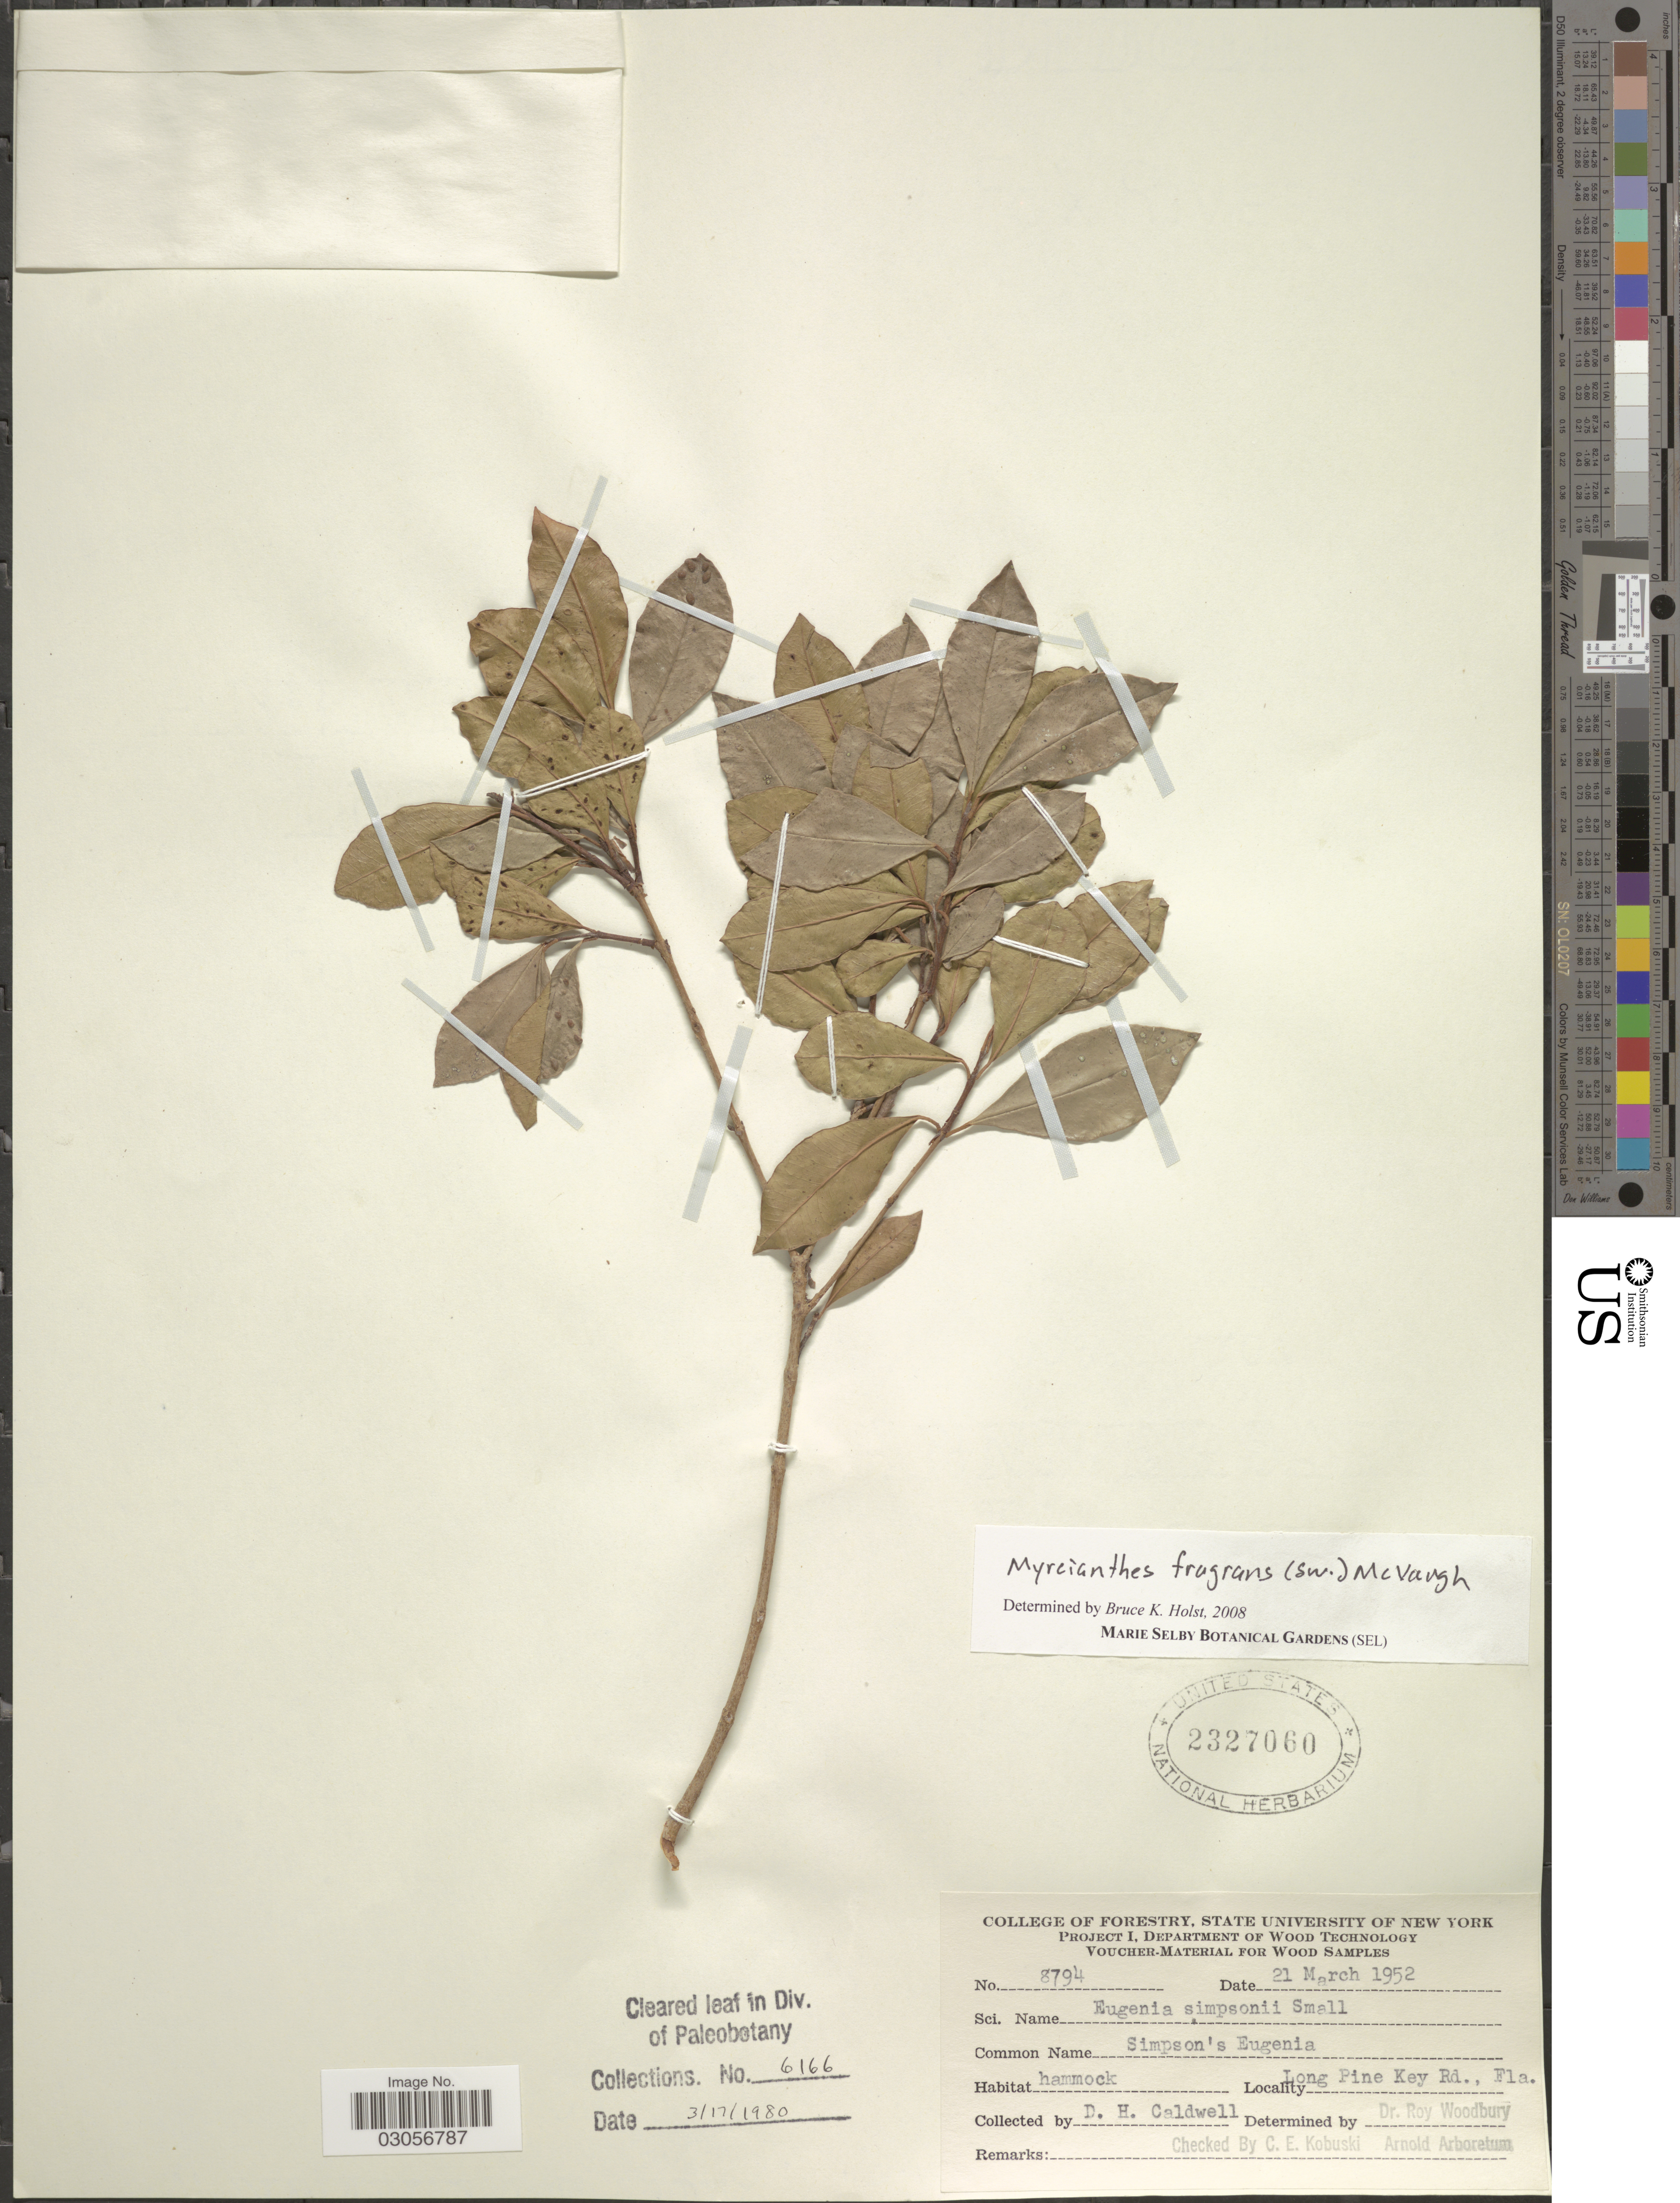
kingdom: Plantae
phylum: Tracheophyta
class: Magnoliopsida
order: Myrtales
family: Myrtaceae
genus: Myrcianthes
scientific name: Myrcianthes fragrans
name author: (Sw.) McVaugh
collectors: D. H. Caldwell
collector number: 8794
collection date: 1952-03-21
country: United States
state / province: Florida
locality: Long Pine Key Rd.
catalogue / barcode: US 2327060